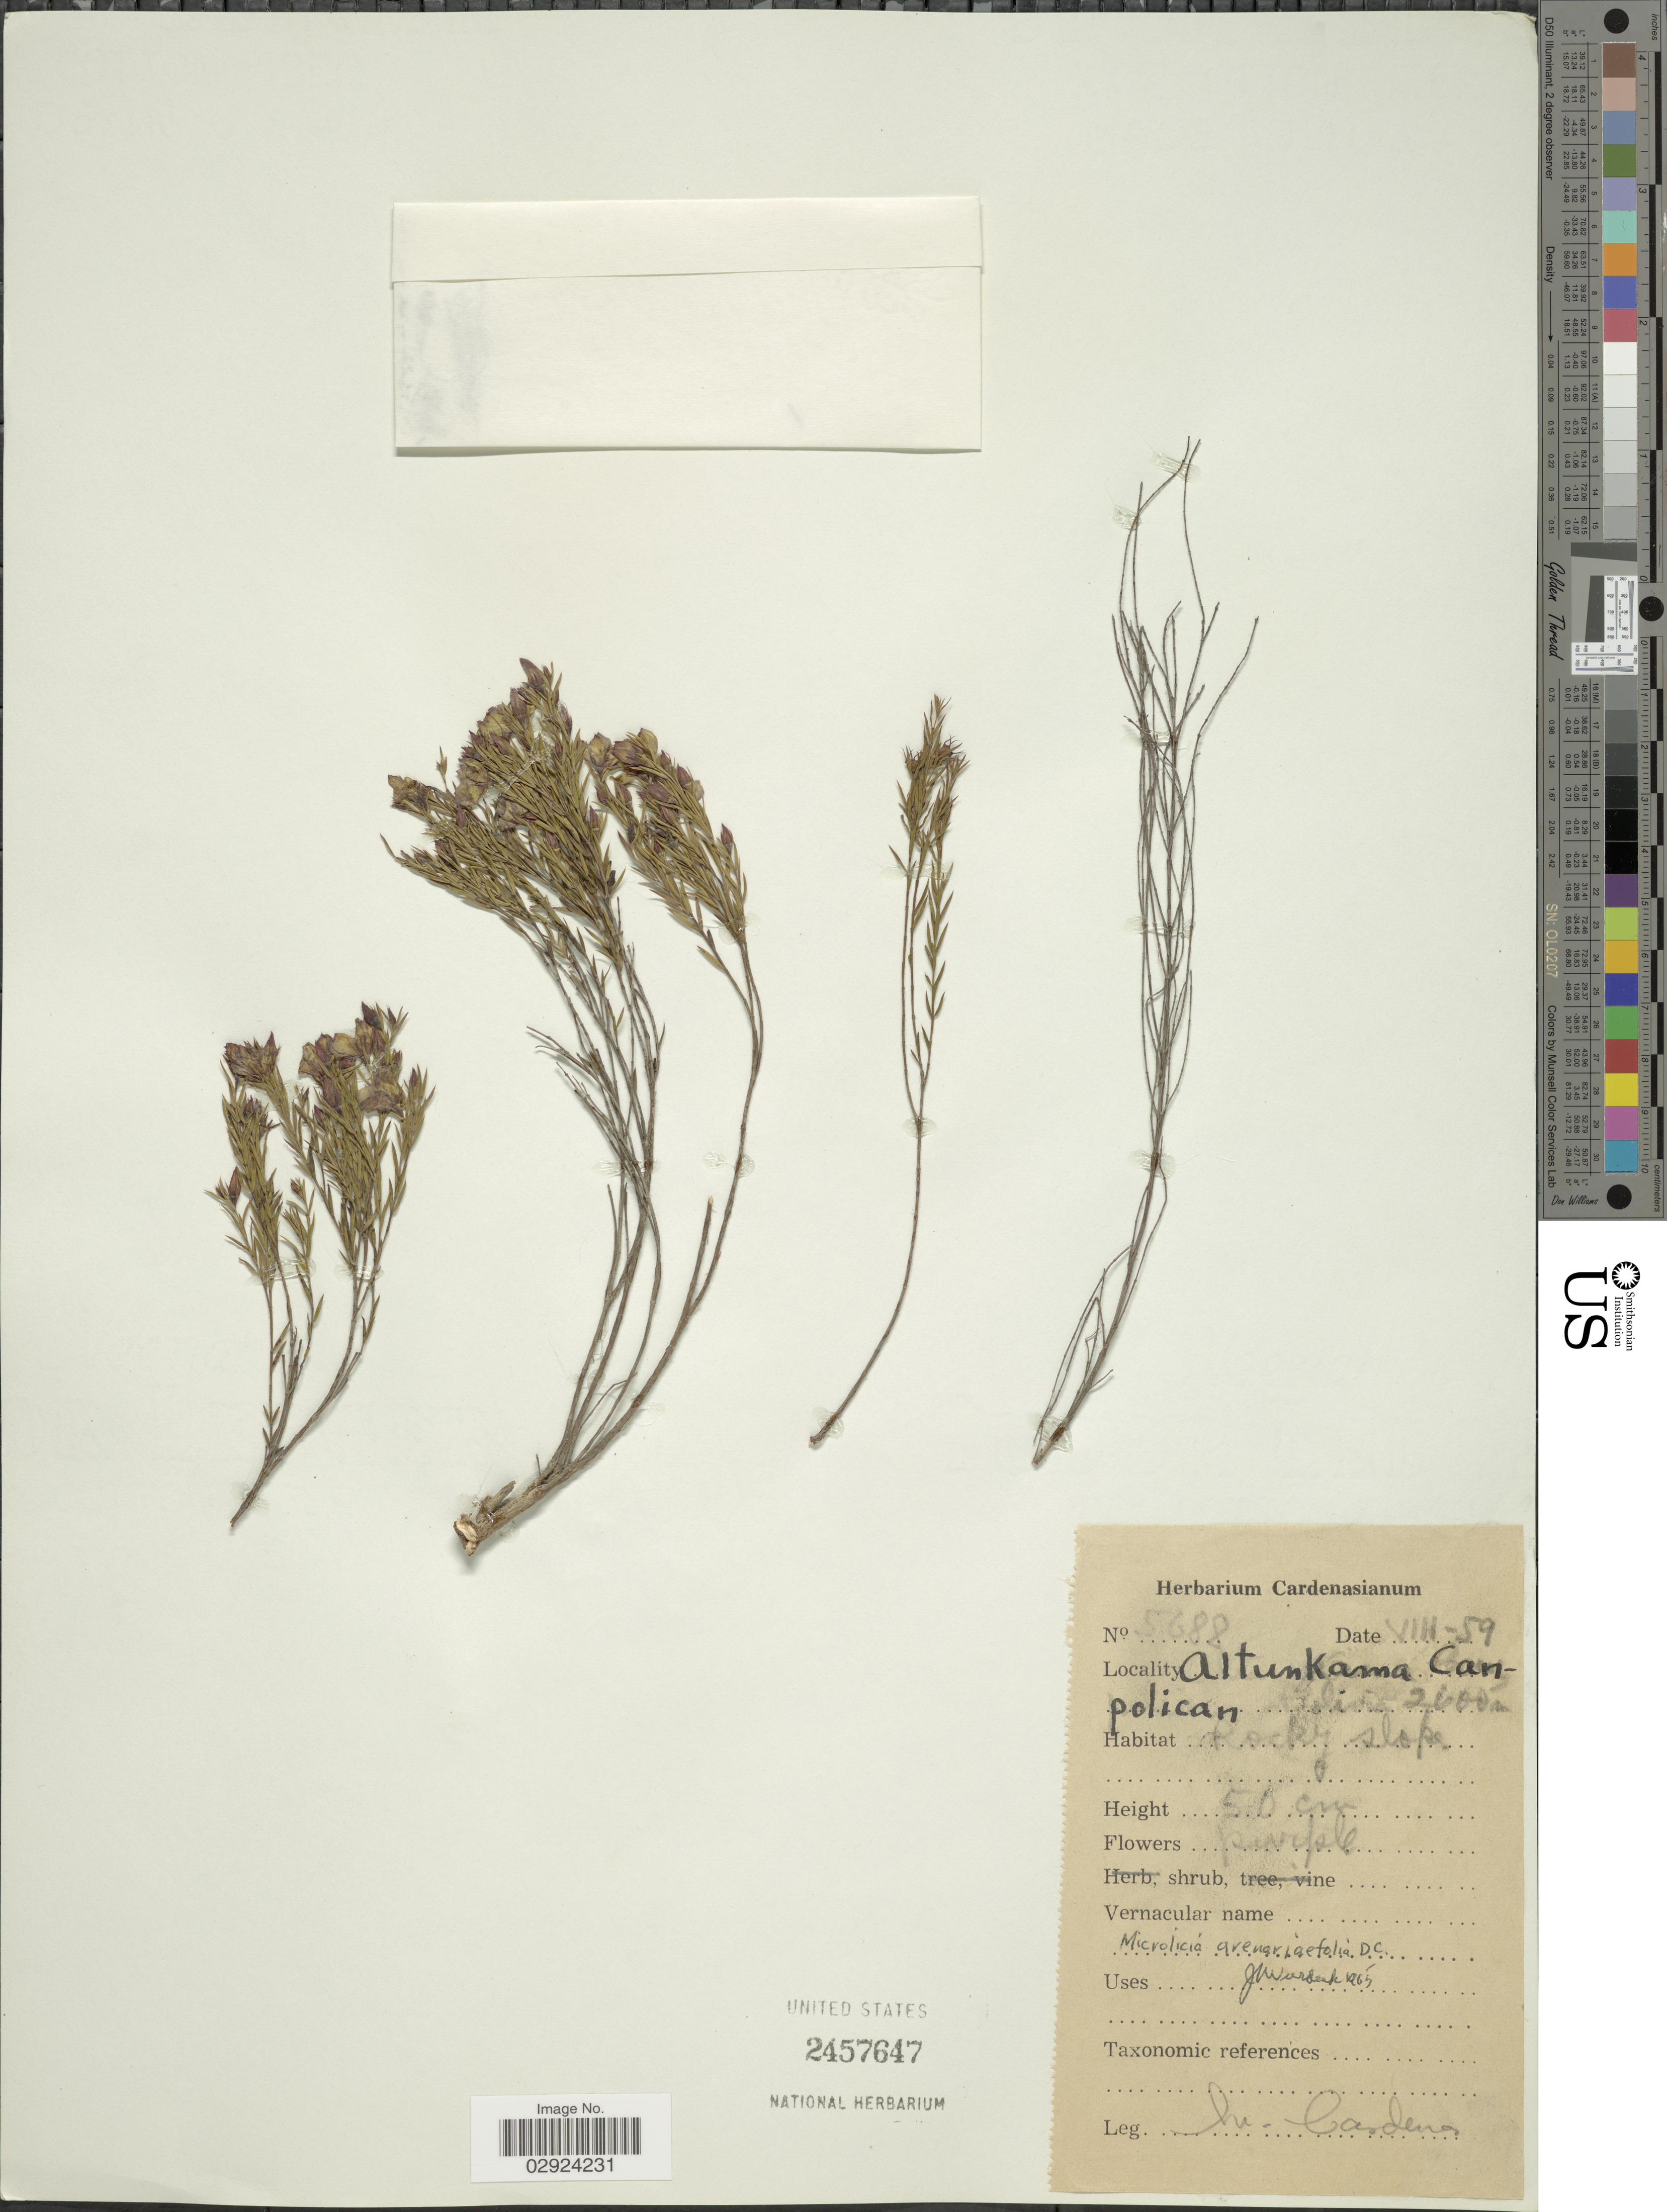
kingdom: Plantae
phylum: Tracheophyta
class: Magnoliopsida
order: Myrtales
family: Melastomataceae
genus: Microlicia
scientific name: Microlicia arenariaefolia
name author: DC.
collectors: M. Cárdenas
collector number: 5688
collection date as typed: Transcribed d/m/y: /8/59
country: Bolivia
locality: Altunkama, Canipolican.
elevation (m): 2600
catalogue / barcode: US 2457647